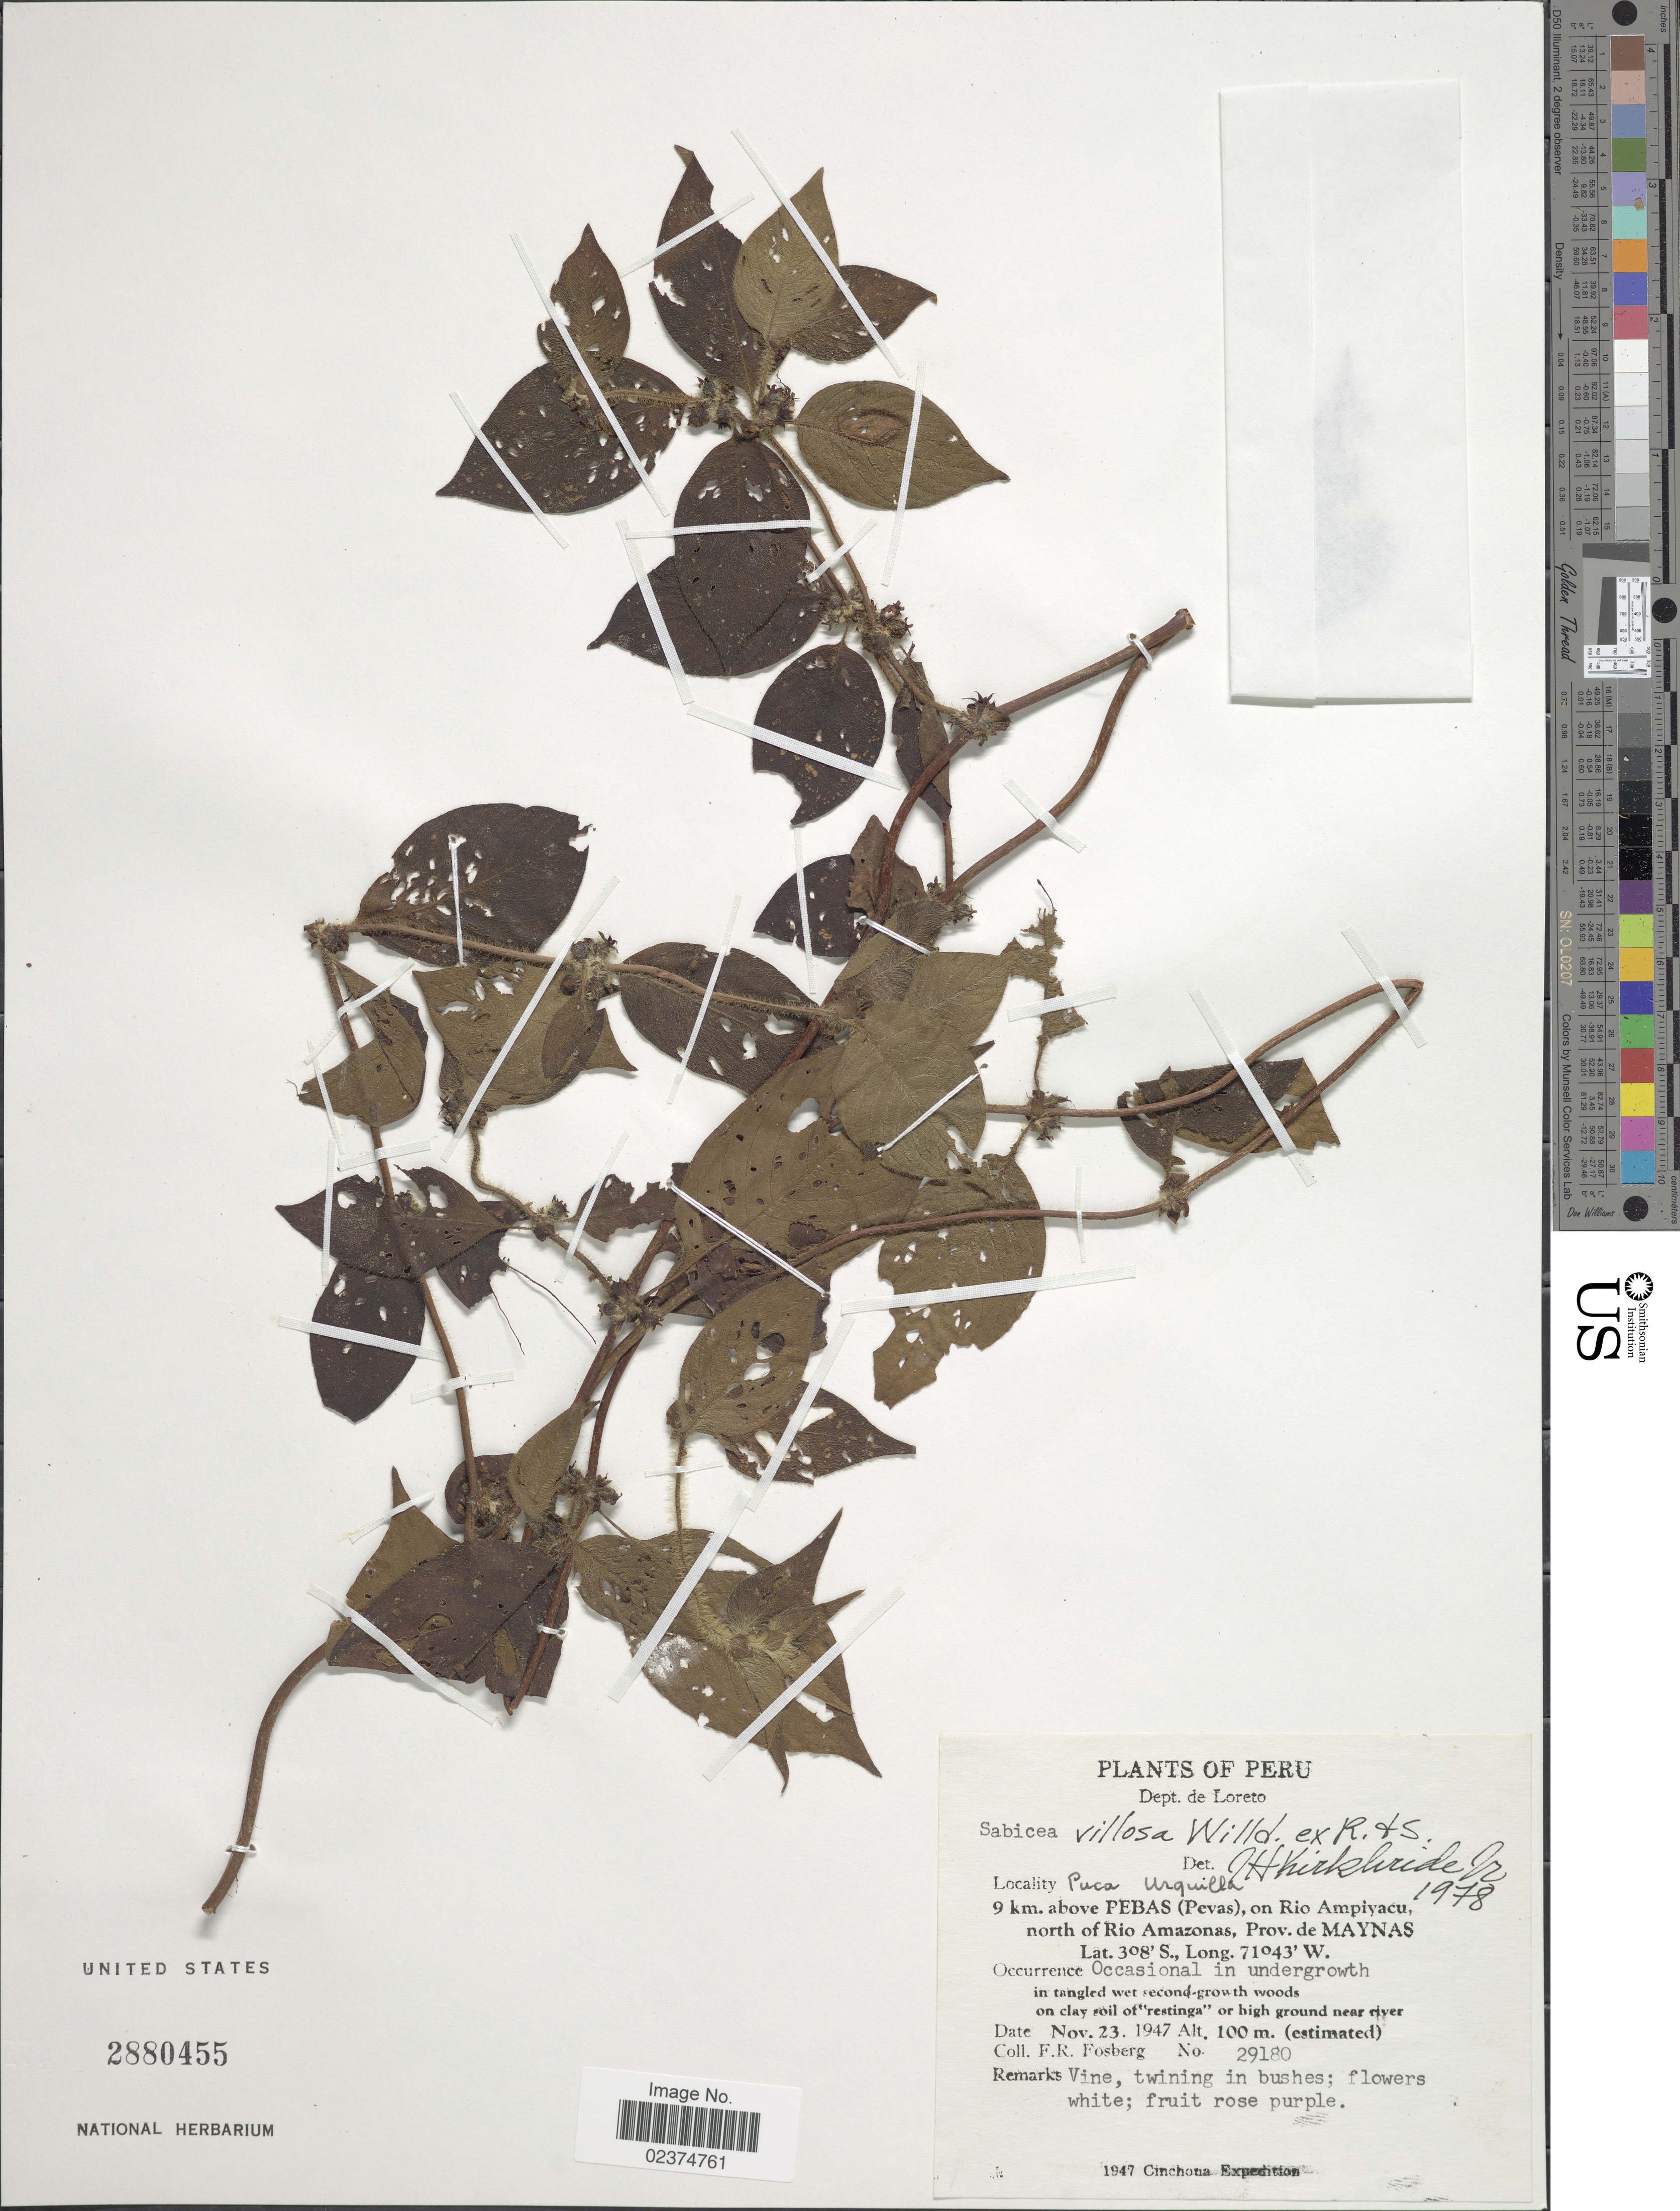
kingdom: Plantae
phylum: Tracheophyta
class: Magnoliopsida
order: Gentianales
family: Rubiaceae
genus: Sabicea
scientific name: Sabicea villosa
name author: Willd. ex Roem. & Schult.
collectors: F. R. Fosberg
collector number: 29180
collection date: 1947-11-23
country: Peru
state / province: Loreto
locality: Dept. de Loreto. Puca Urquilla, 9 km. above Pebas (Pevas), on Rio Ampiyacu, north of Rio Amazonas, Prov. de Maynas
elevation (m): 100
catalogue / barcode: US 2880455